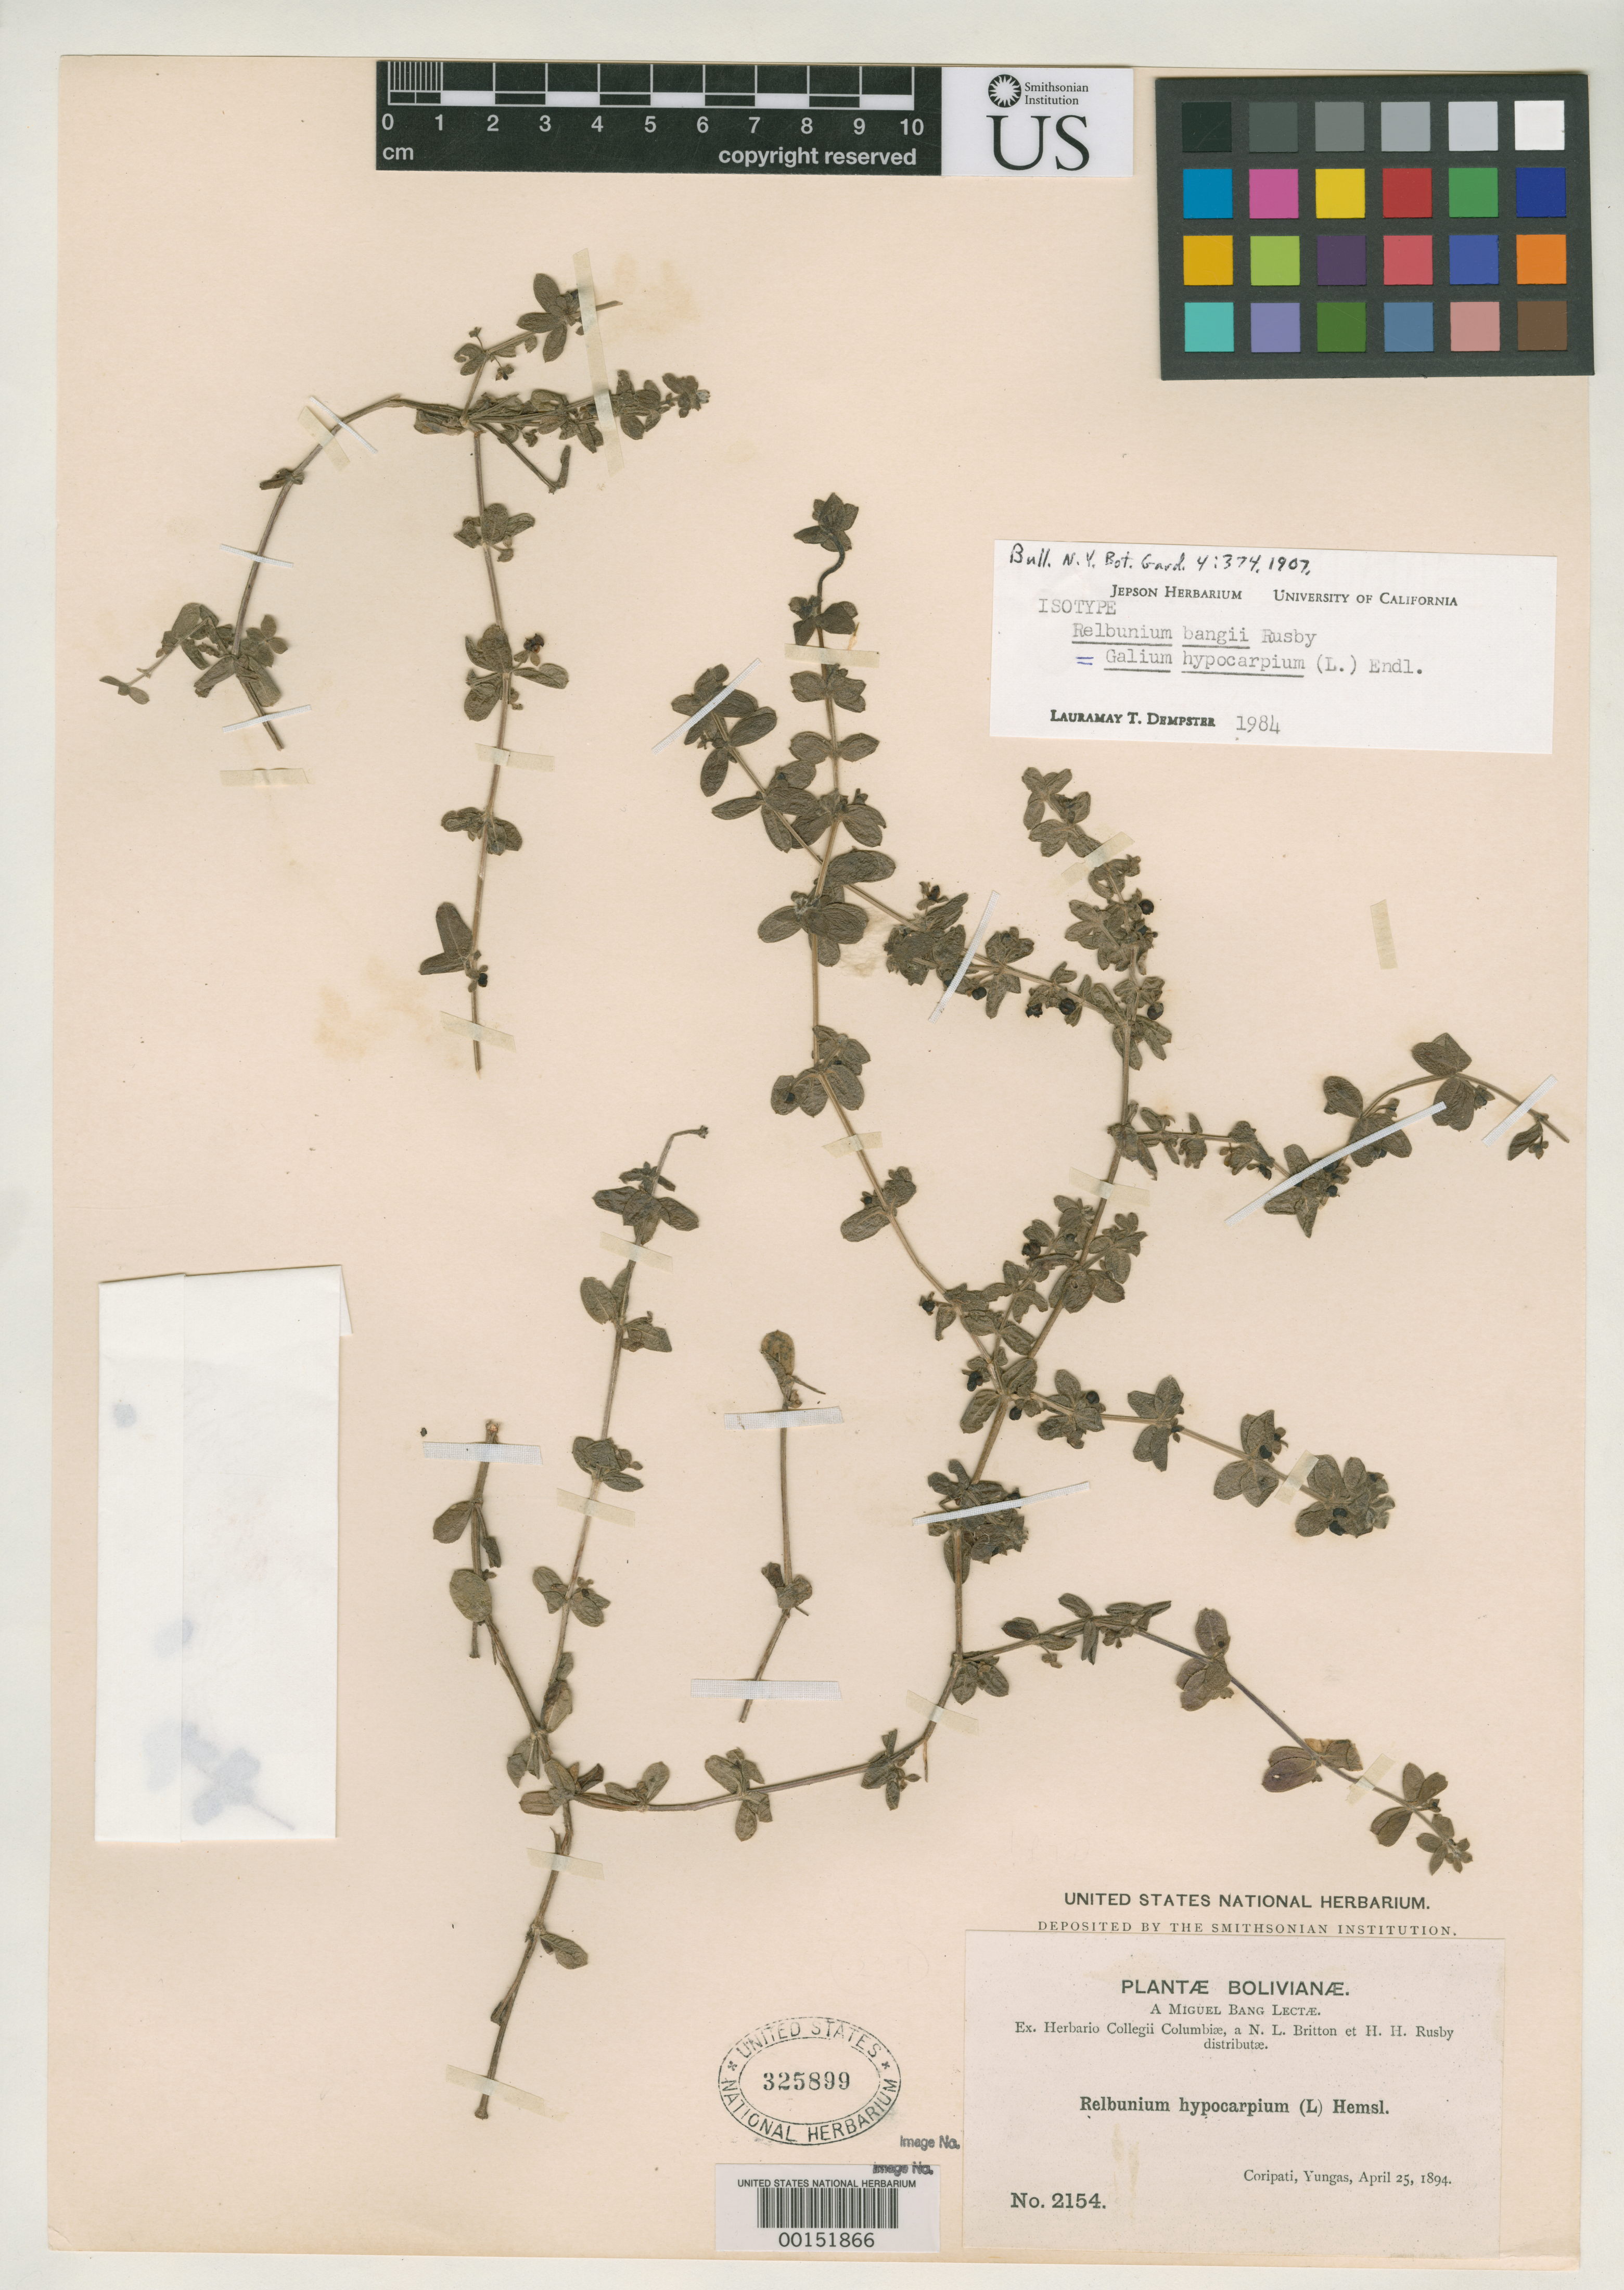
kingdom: Plantae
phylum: Tracheophyta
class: Magnoliopsida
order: Gentianales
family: Rubiaceae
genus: Relbunium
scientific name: Relbunium bangii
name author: Rusby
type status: Isotype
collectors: M. Bang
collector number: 2154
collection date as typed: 25 Apr 1894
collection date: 1894-04-25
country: Bolivia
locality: Coripati, Yungas.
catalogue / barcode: US 325899